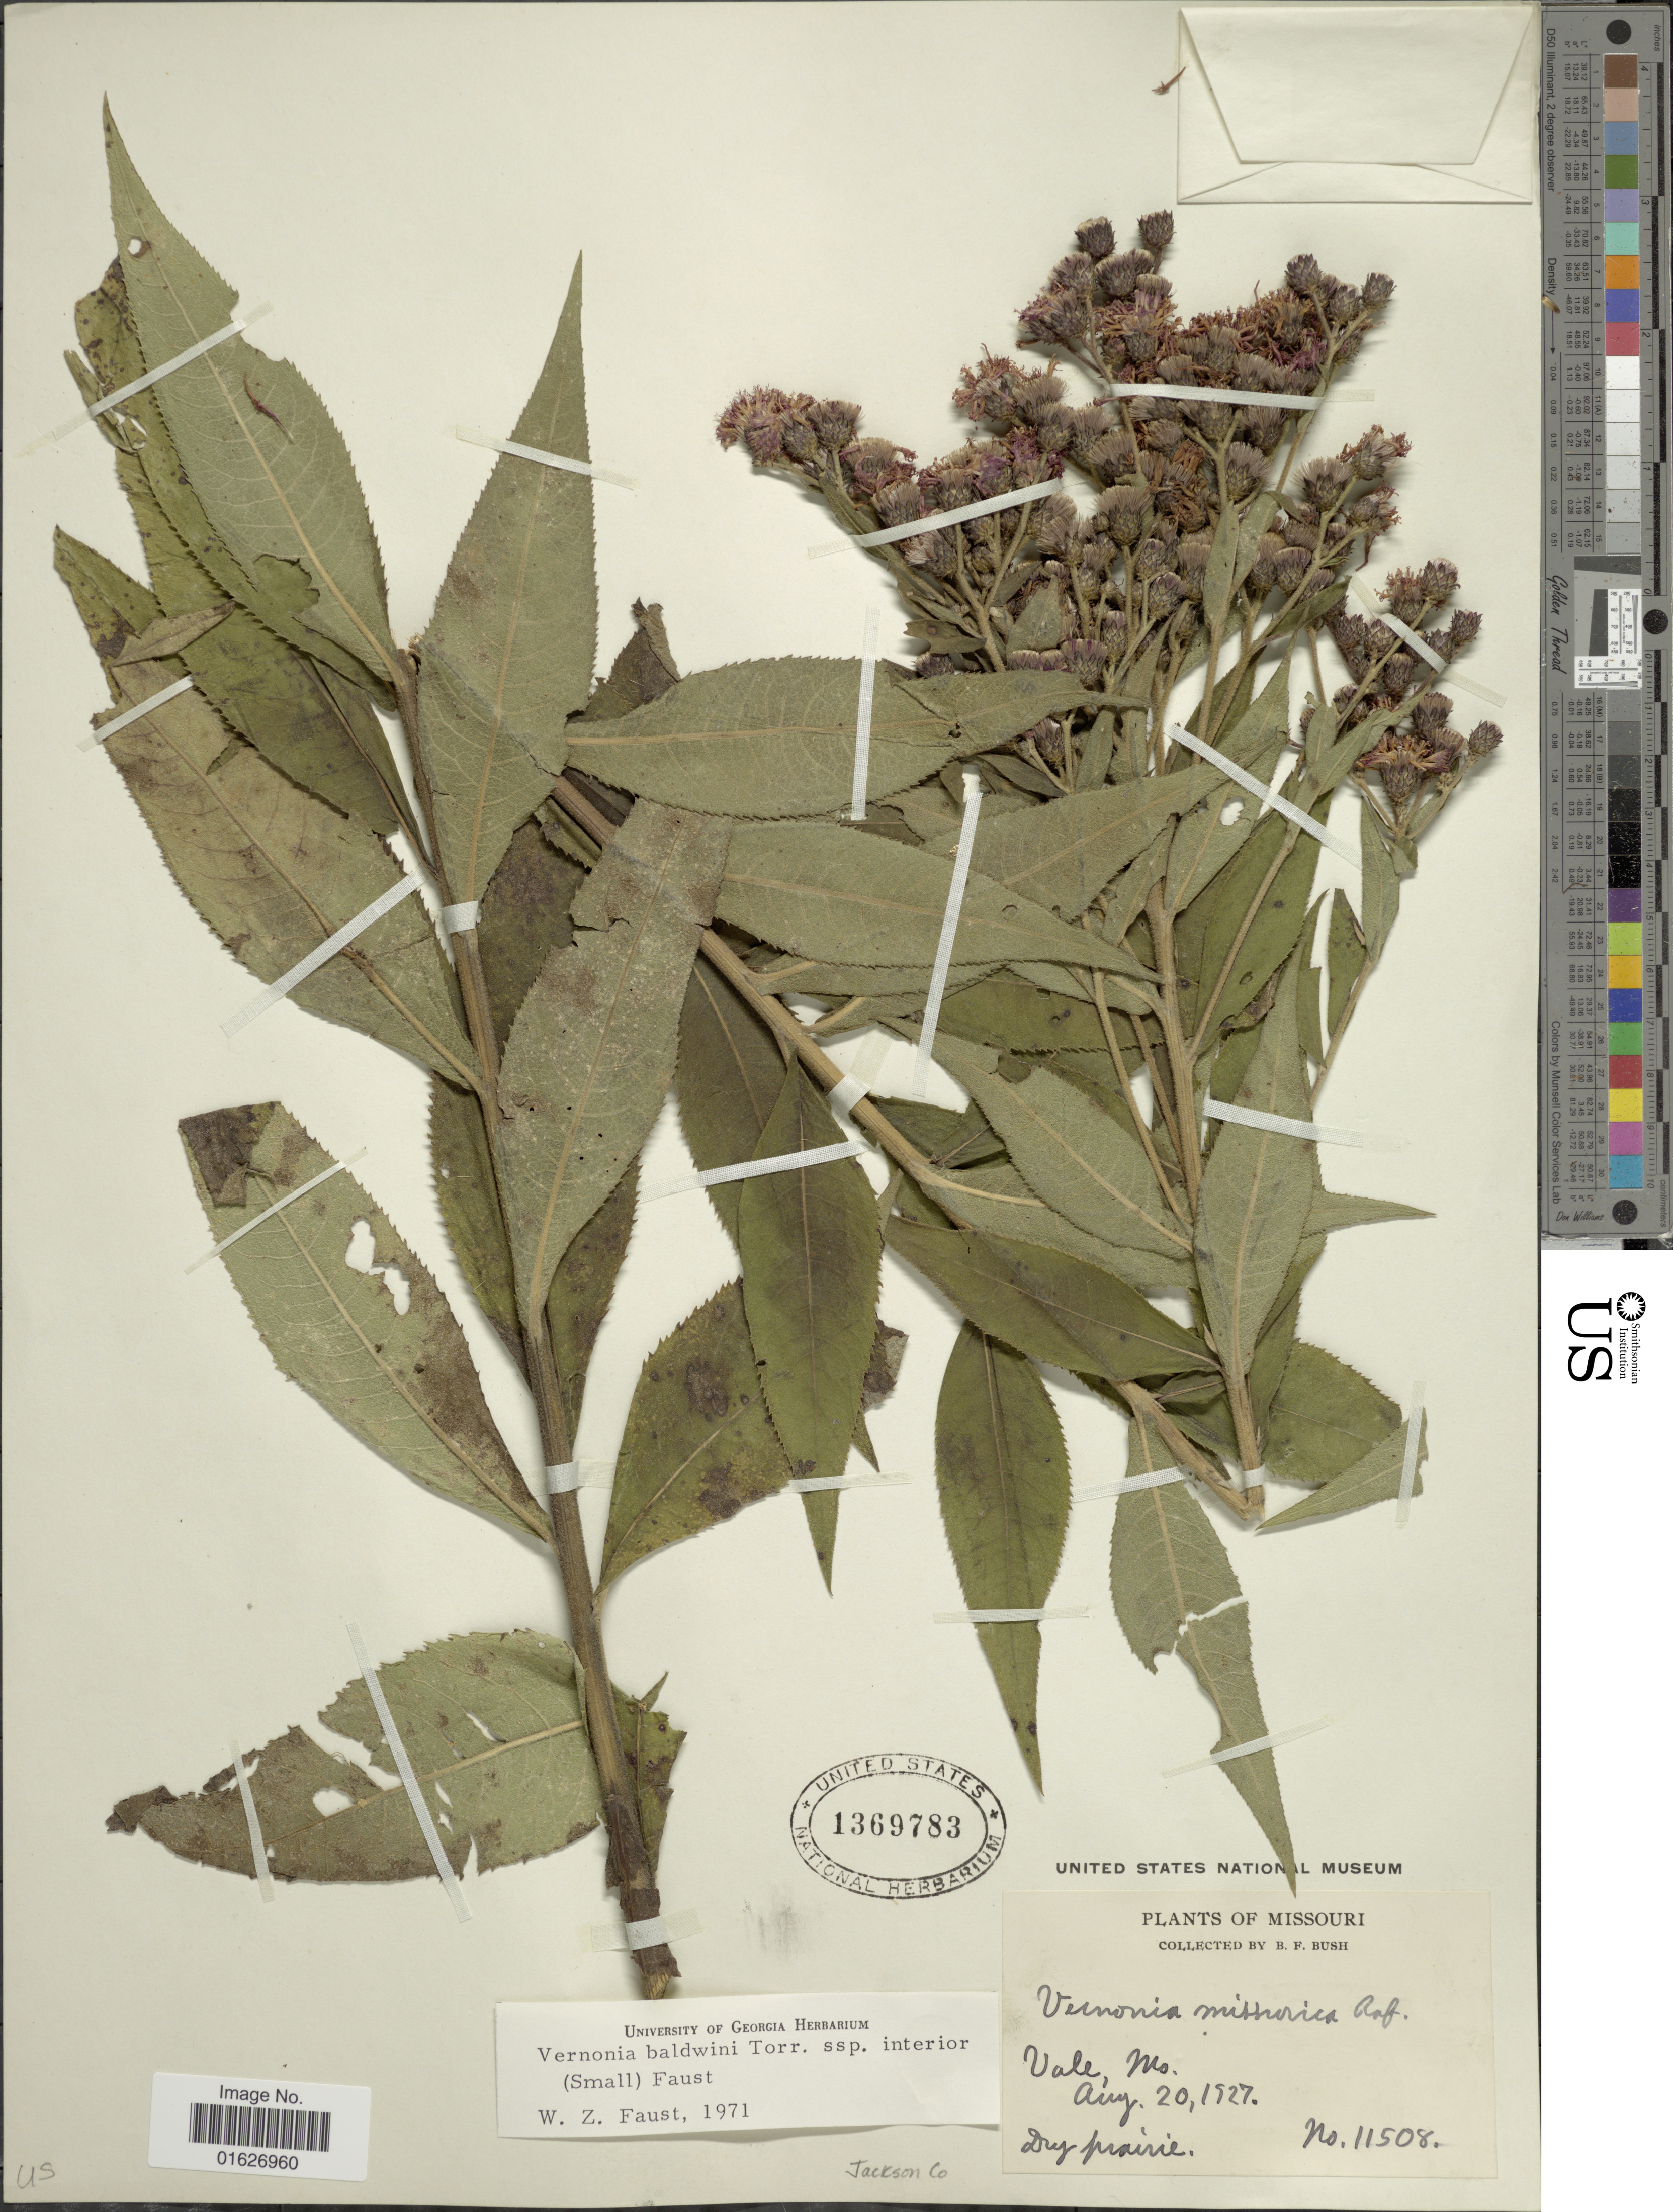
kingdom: Plantae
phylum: Tracheophyta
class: Magnoliopsida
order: Asterales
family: Asteraceae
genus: Vernonia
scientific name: Vernonia baldwinii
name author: Torr.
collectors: B. F. Bush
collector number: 11508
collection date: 1927-08-20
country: United States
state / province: Missouri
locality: Vale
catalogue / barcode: US 1369783